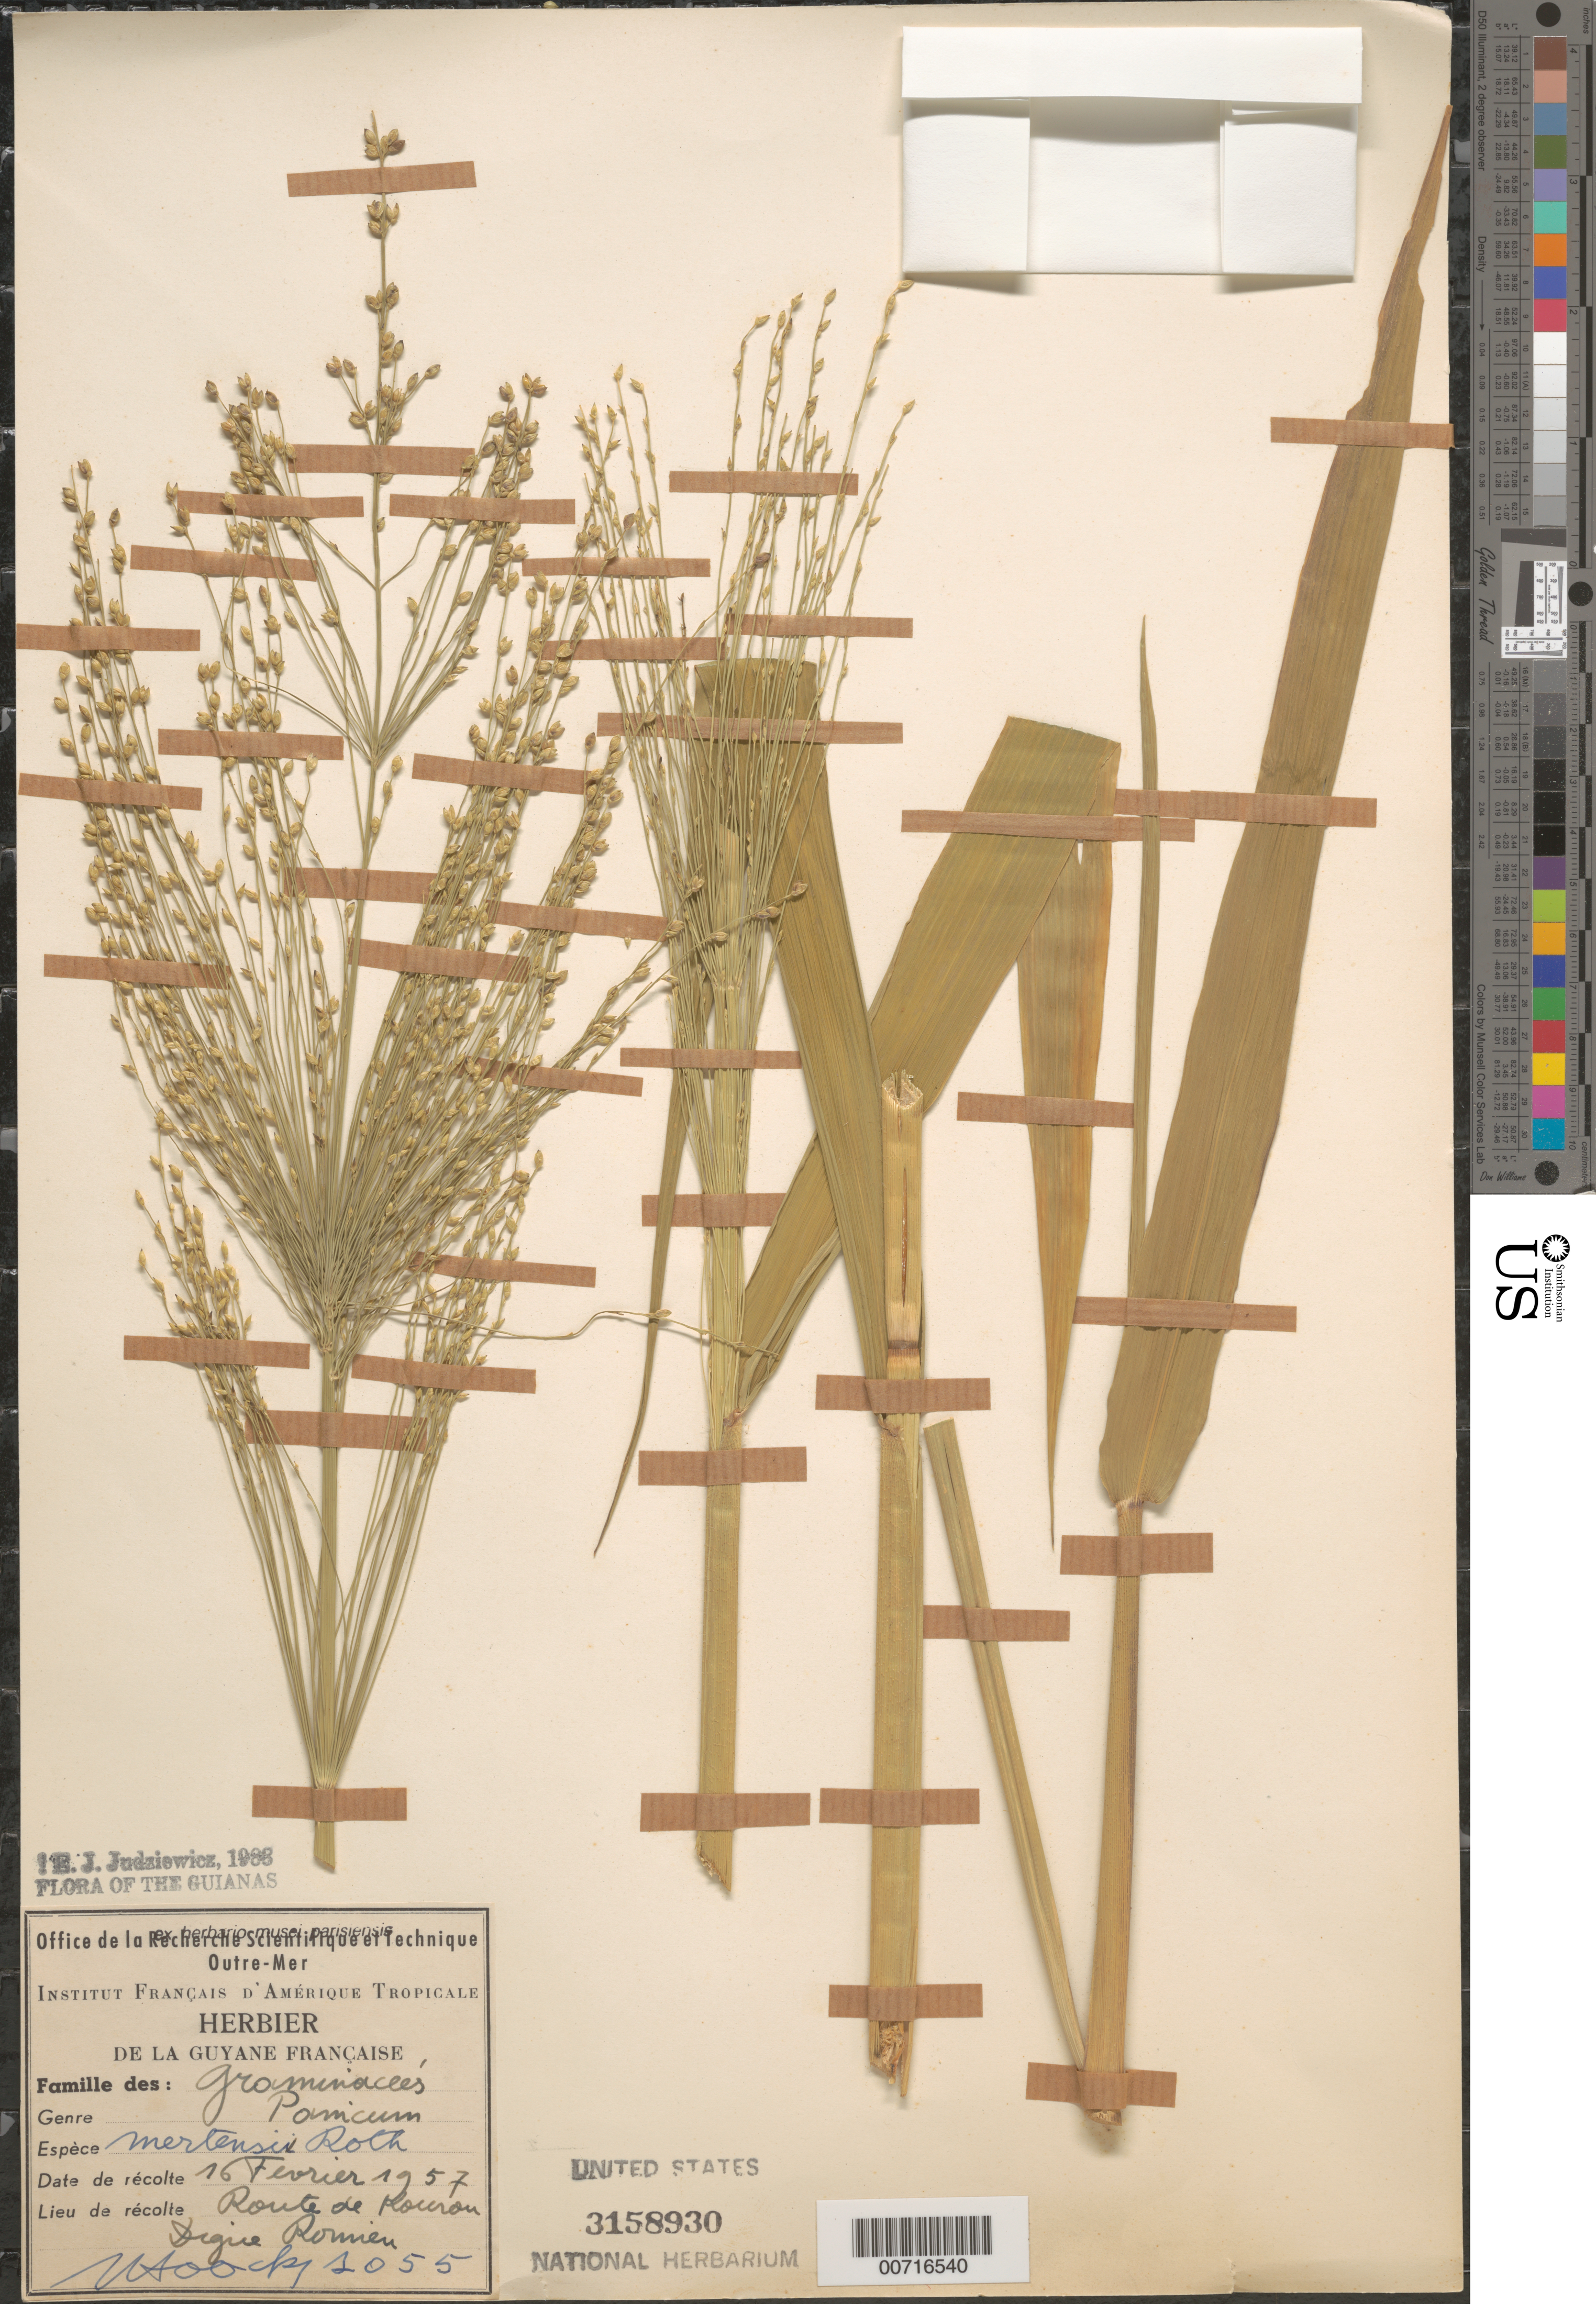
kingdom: Plantae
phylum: Tracheophyta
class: Liliopsida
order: Poales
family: Poaceae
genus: Stephostachys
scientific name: Stephostachys mertensii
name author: (Roth) Zuloaga & Marrone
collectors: J. Hoock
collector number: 1055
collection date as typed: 16-Feb-57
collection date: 1957-02-16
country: French Guiana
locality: Route de Kourou, Digne Romin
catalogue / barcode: US 3158930